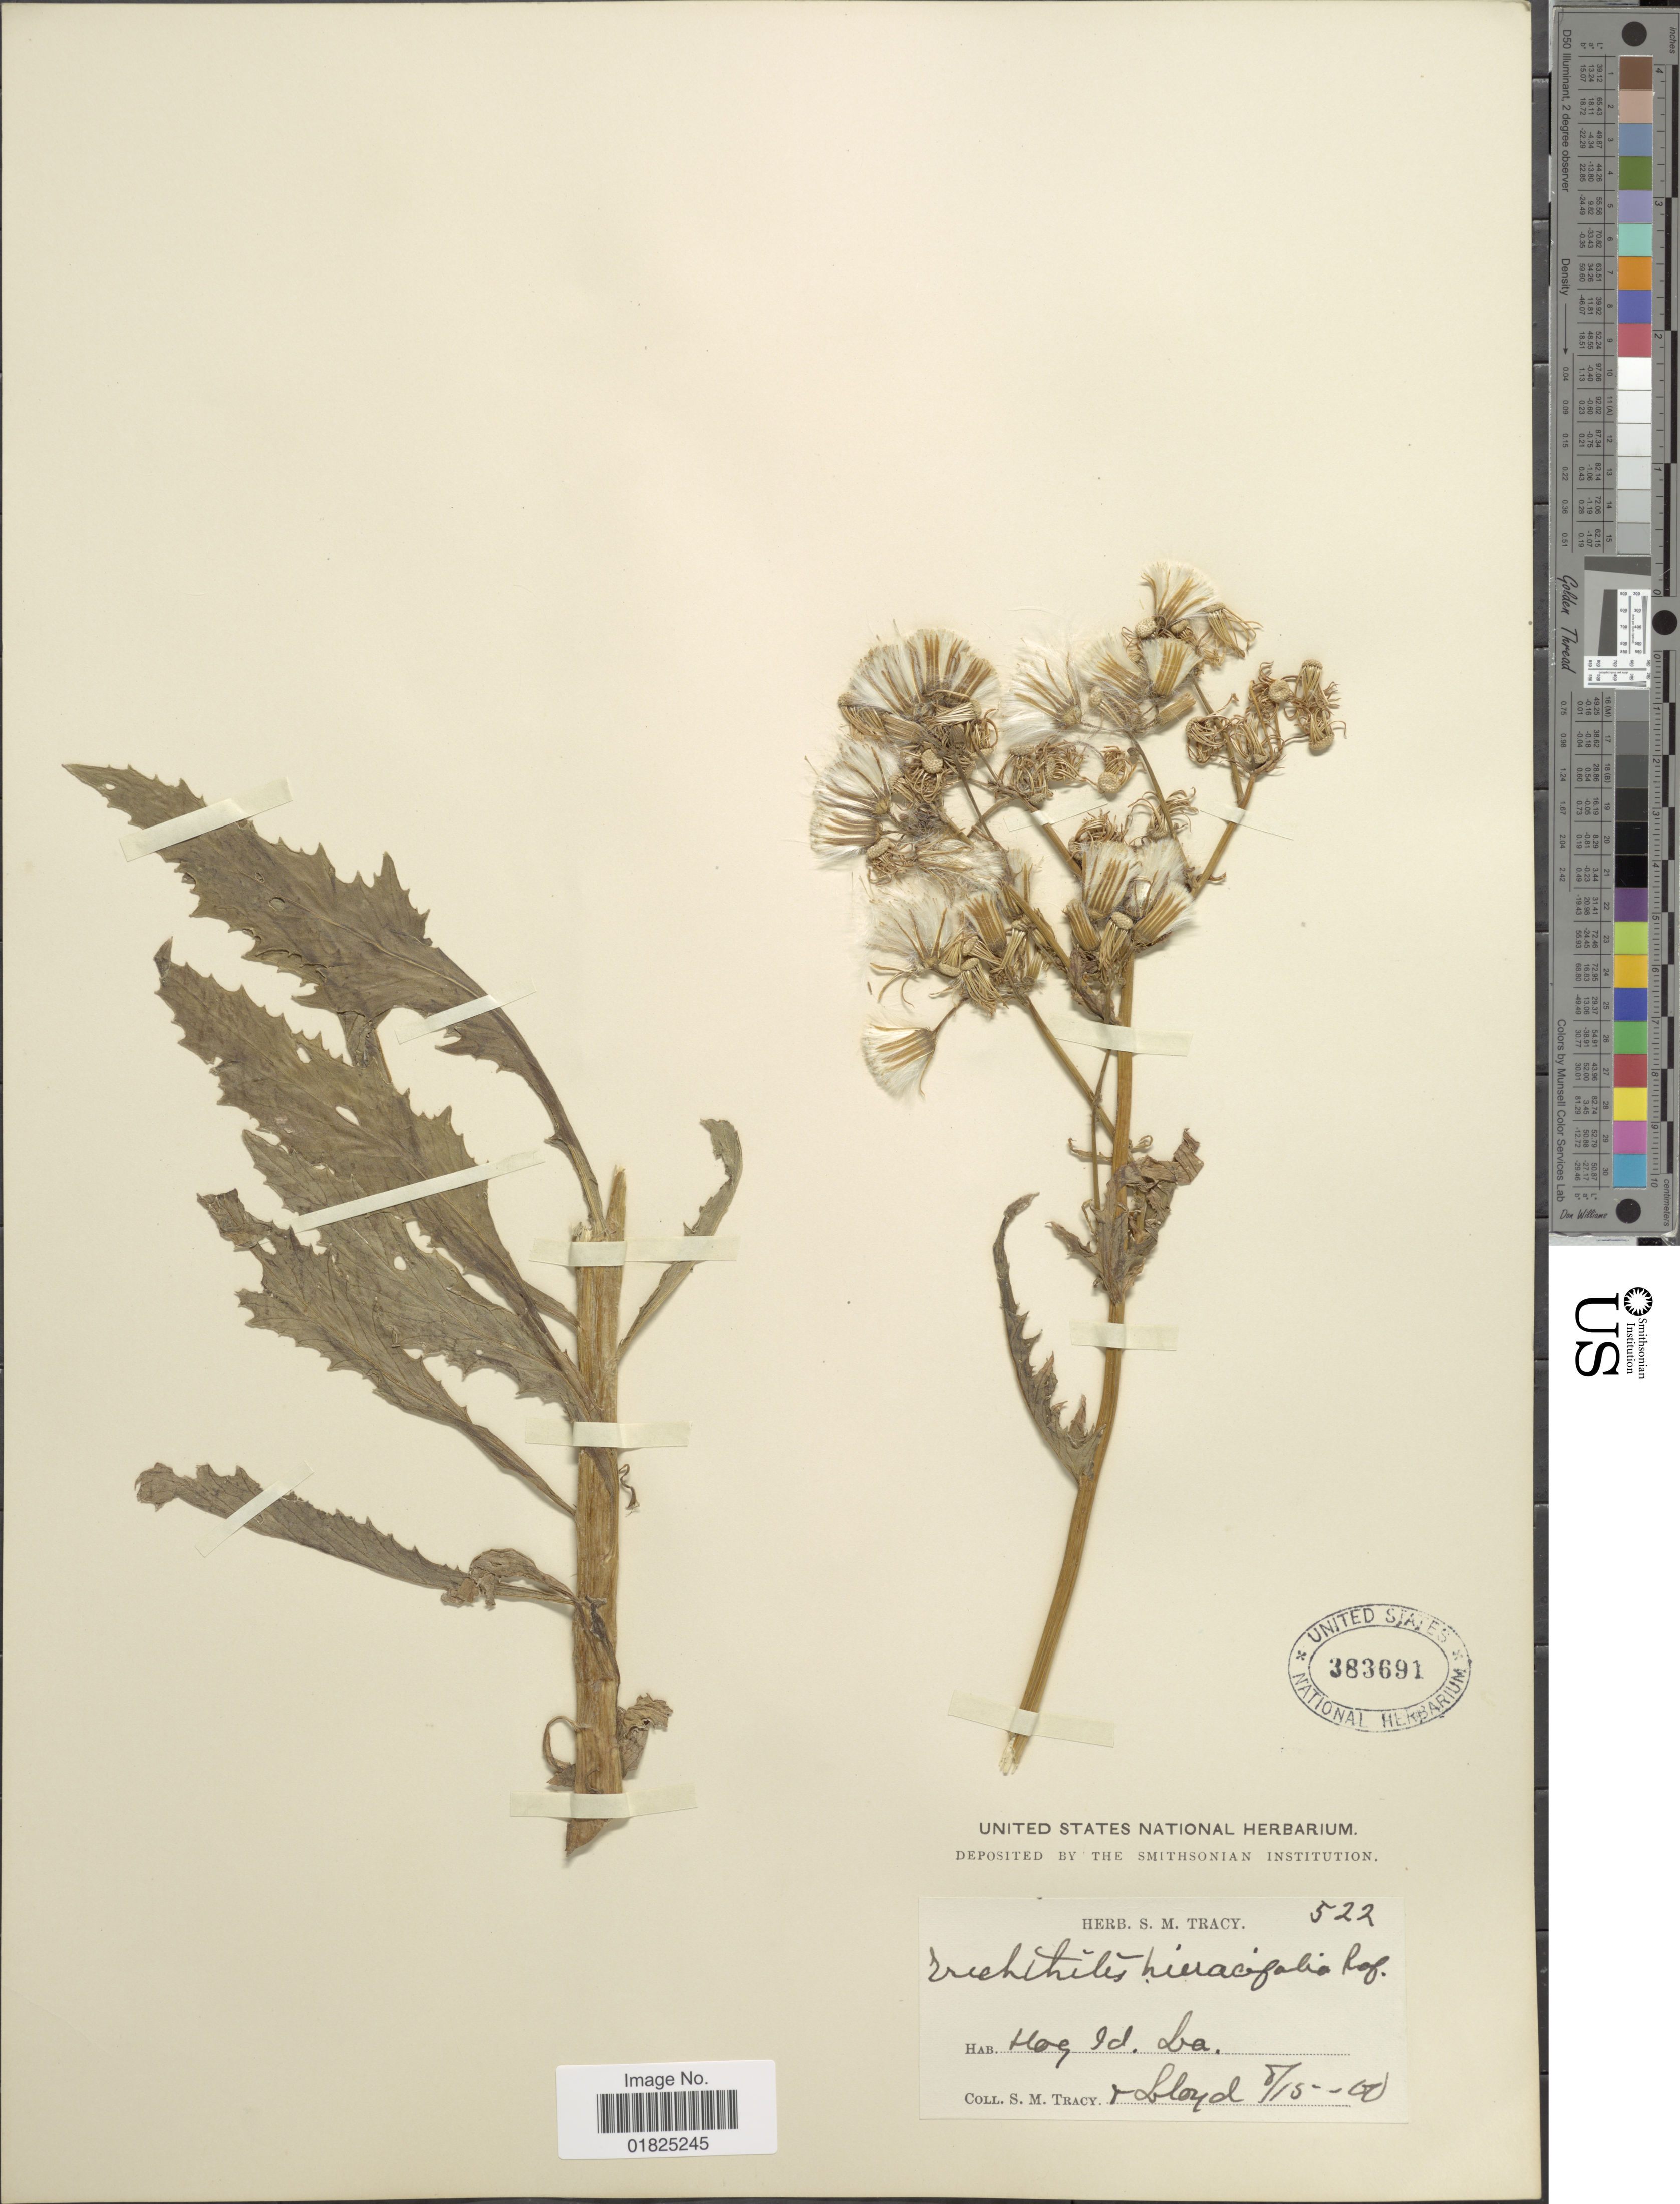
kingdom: Plantae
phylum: Tracheophyta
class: Magnoliopsida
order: Asterales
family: Asteraceae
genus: Erechtites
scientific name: Erechtites hieraciifolius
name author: (L.) Raf. ex DC.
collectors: S. M. Tracy & -- Lloyd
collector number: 522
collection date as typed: Transcribed d/m/y: 15/8/0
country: United States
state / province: Louisiana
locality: Hog Id. La.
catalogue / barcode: US 383691